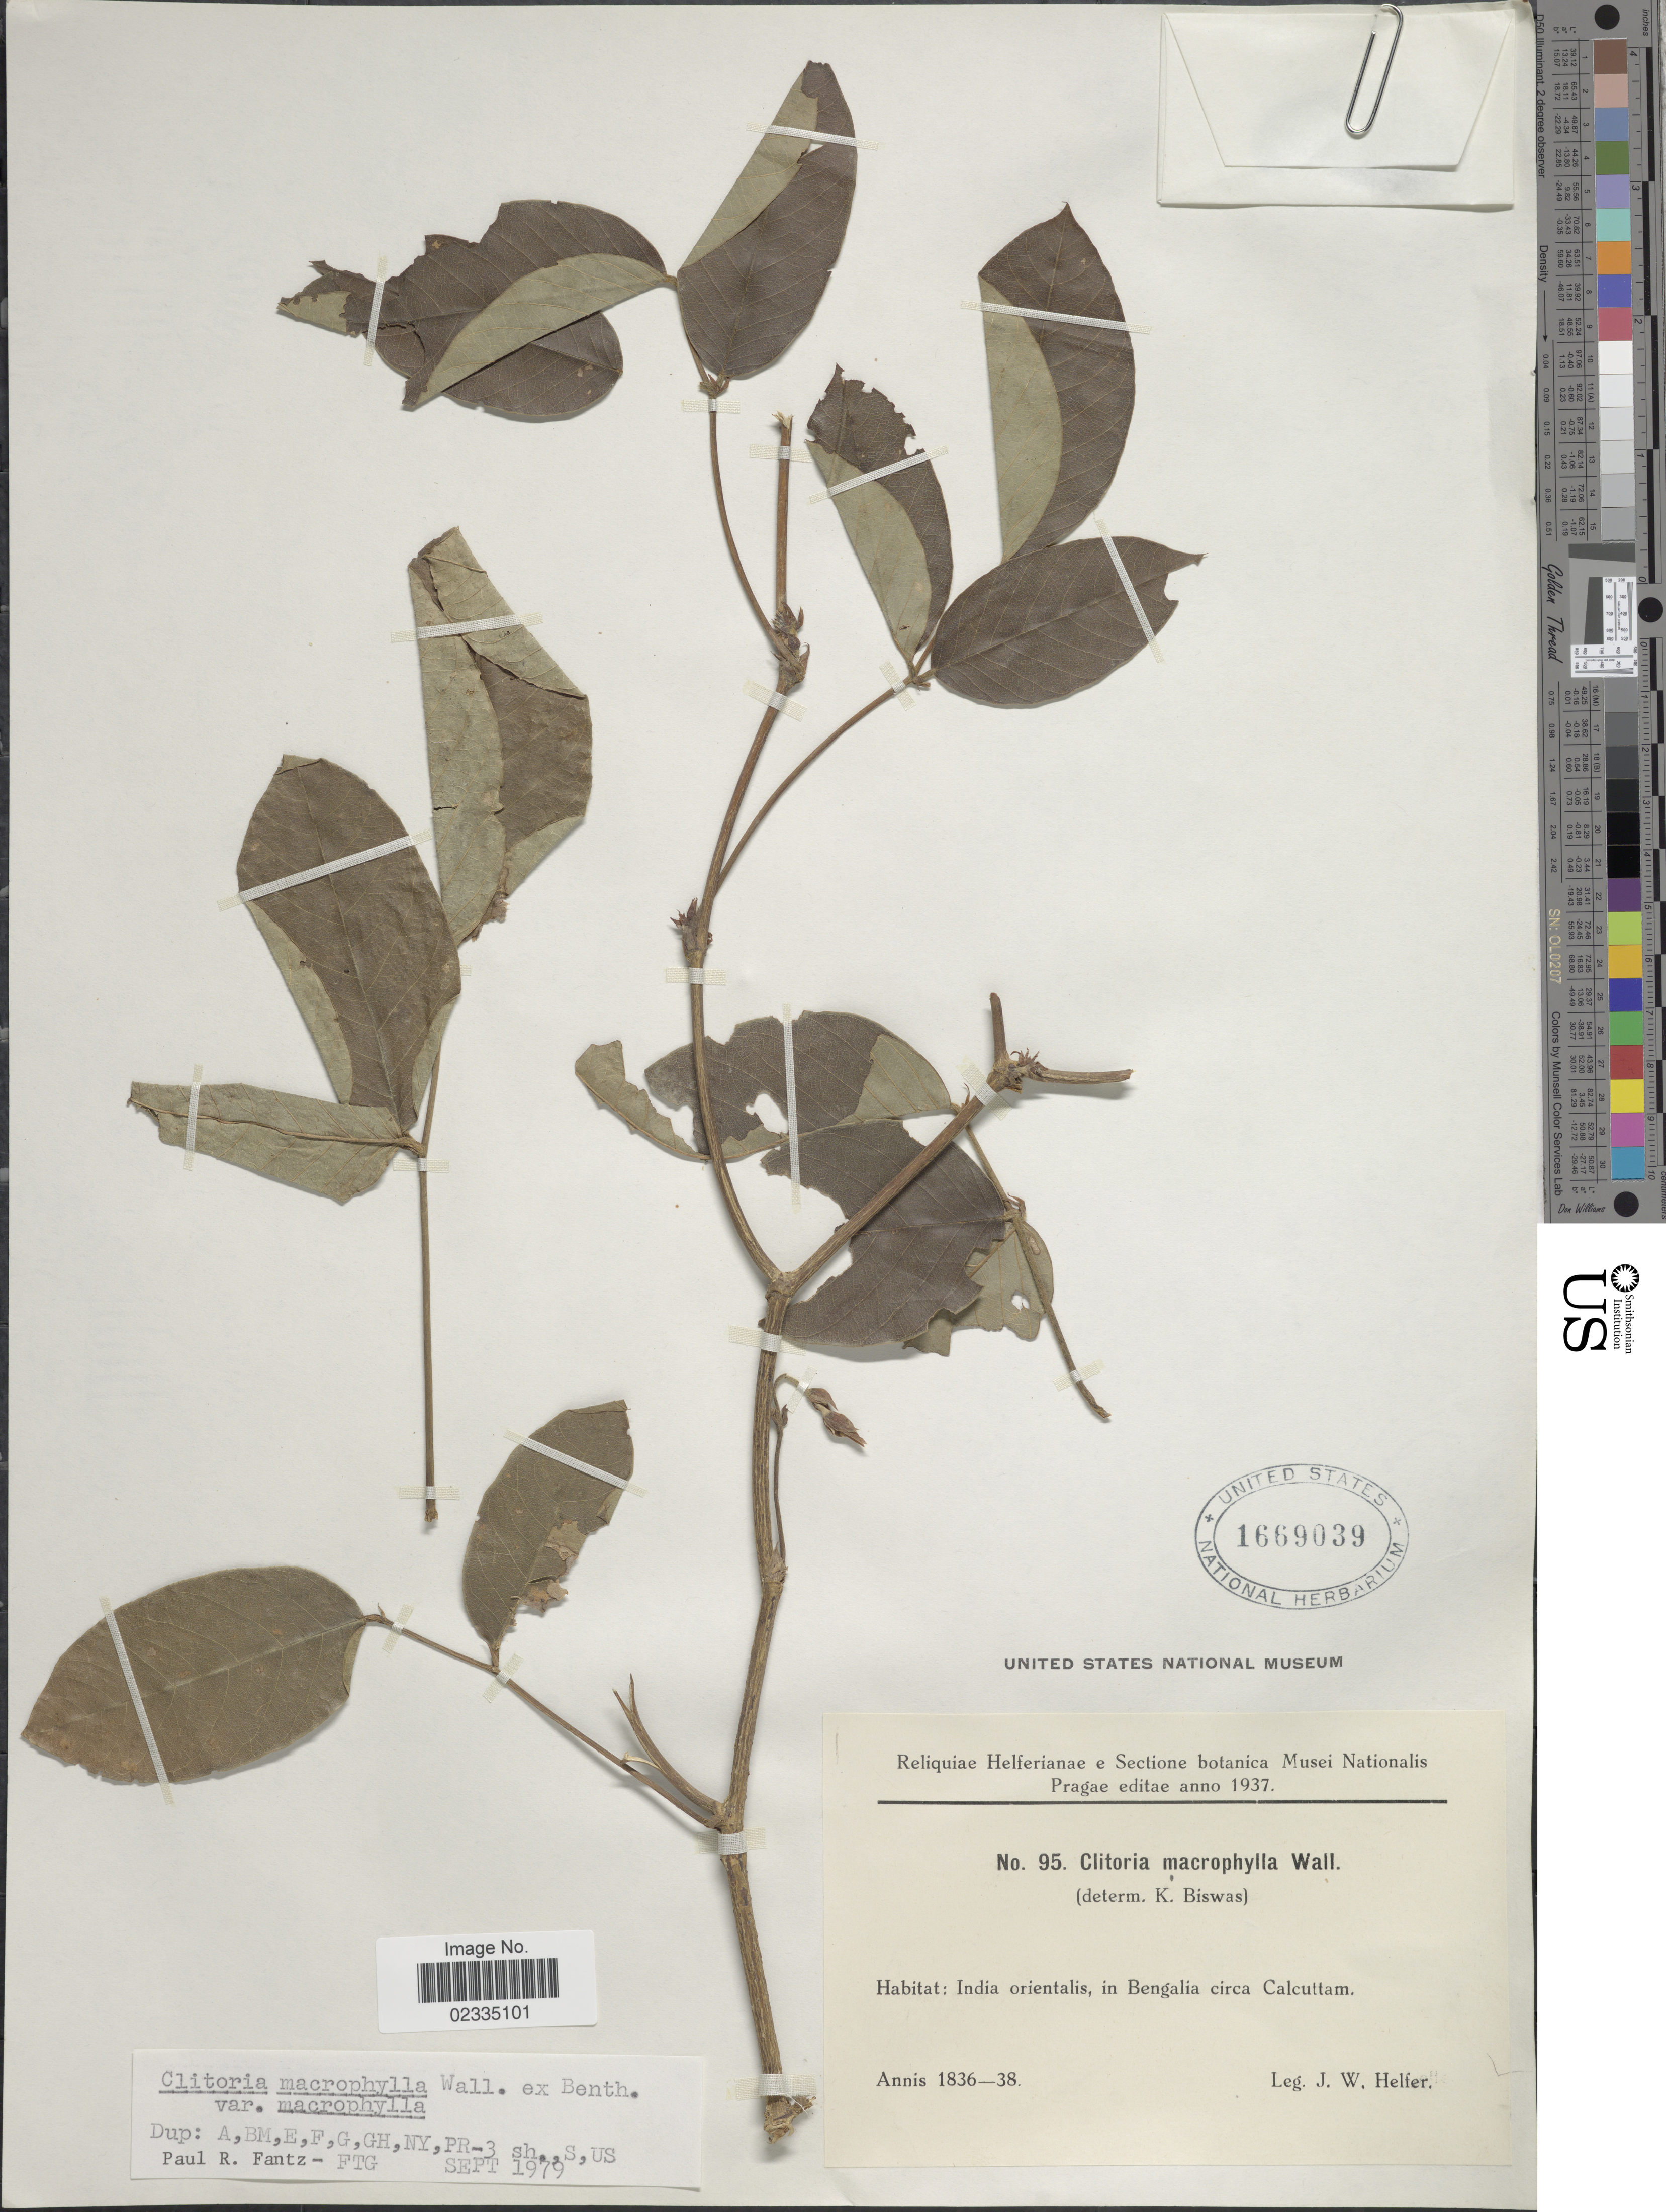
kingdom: Plantae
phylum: Tracheophyta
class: Magnoliopsida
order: Fabales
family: Fabaceae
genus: Clitoria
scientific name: Clitoria macrophylla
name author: Wall ex Benth.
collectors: J. W. Helfer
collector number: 95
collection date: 1836/1838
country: India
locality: India orientalis, in Bengalia circa Calcuttam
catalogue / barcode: US 1669039